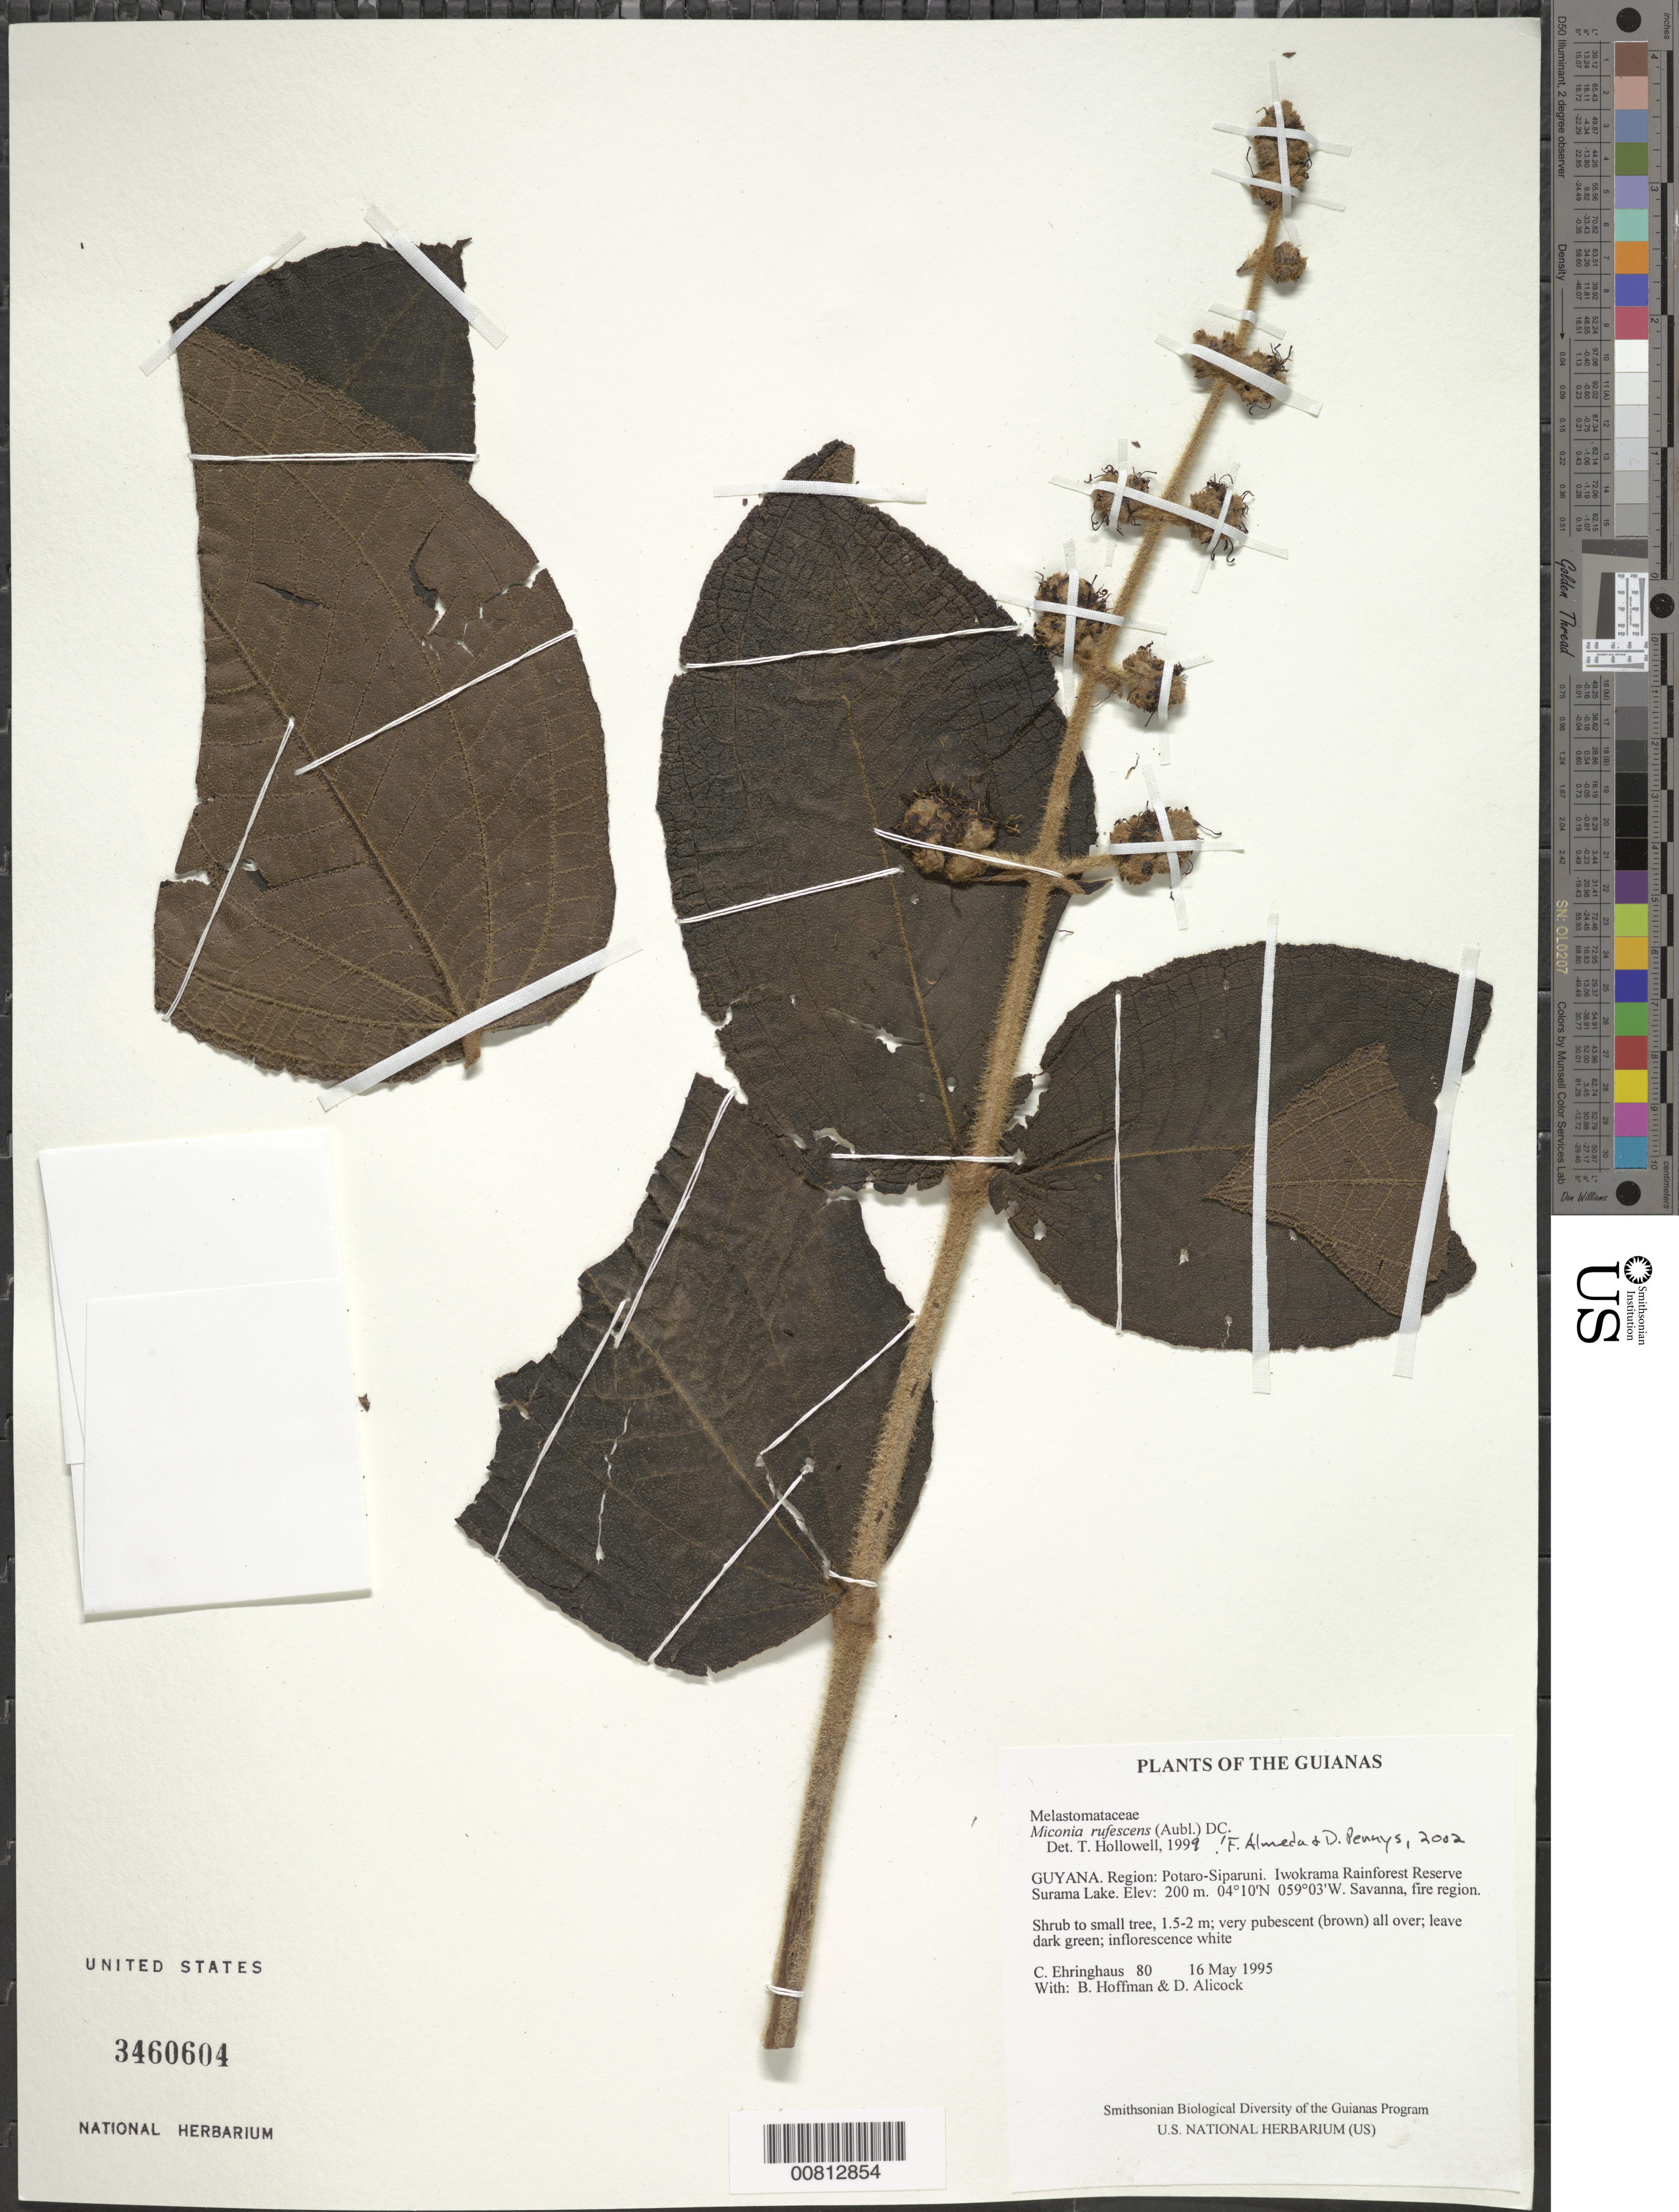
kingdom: Plantae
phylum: Tracheophyta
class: Magnoliopsida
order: Myrtales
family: Melastomataceae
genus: Miconia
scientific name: Miconia rufescens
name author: (Aubl.) DC.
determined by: Almeda, F.; Penneys, D. S.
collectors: C. Ehringhaus, B. Hoffman & D. Allicock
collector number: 80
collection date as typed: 16 May 1995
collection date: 1995-05-16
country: Guyana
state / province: Potaro-Siparuni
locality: Iwokrama Rainforest Reserve; Surama Lake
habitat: Savanna, fire region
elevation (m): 200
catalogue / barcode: US 3460604